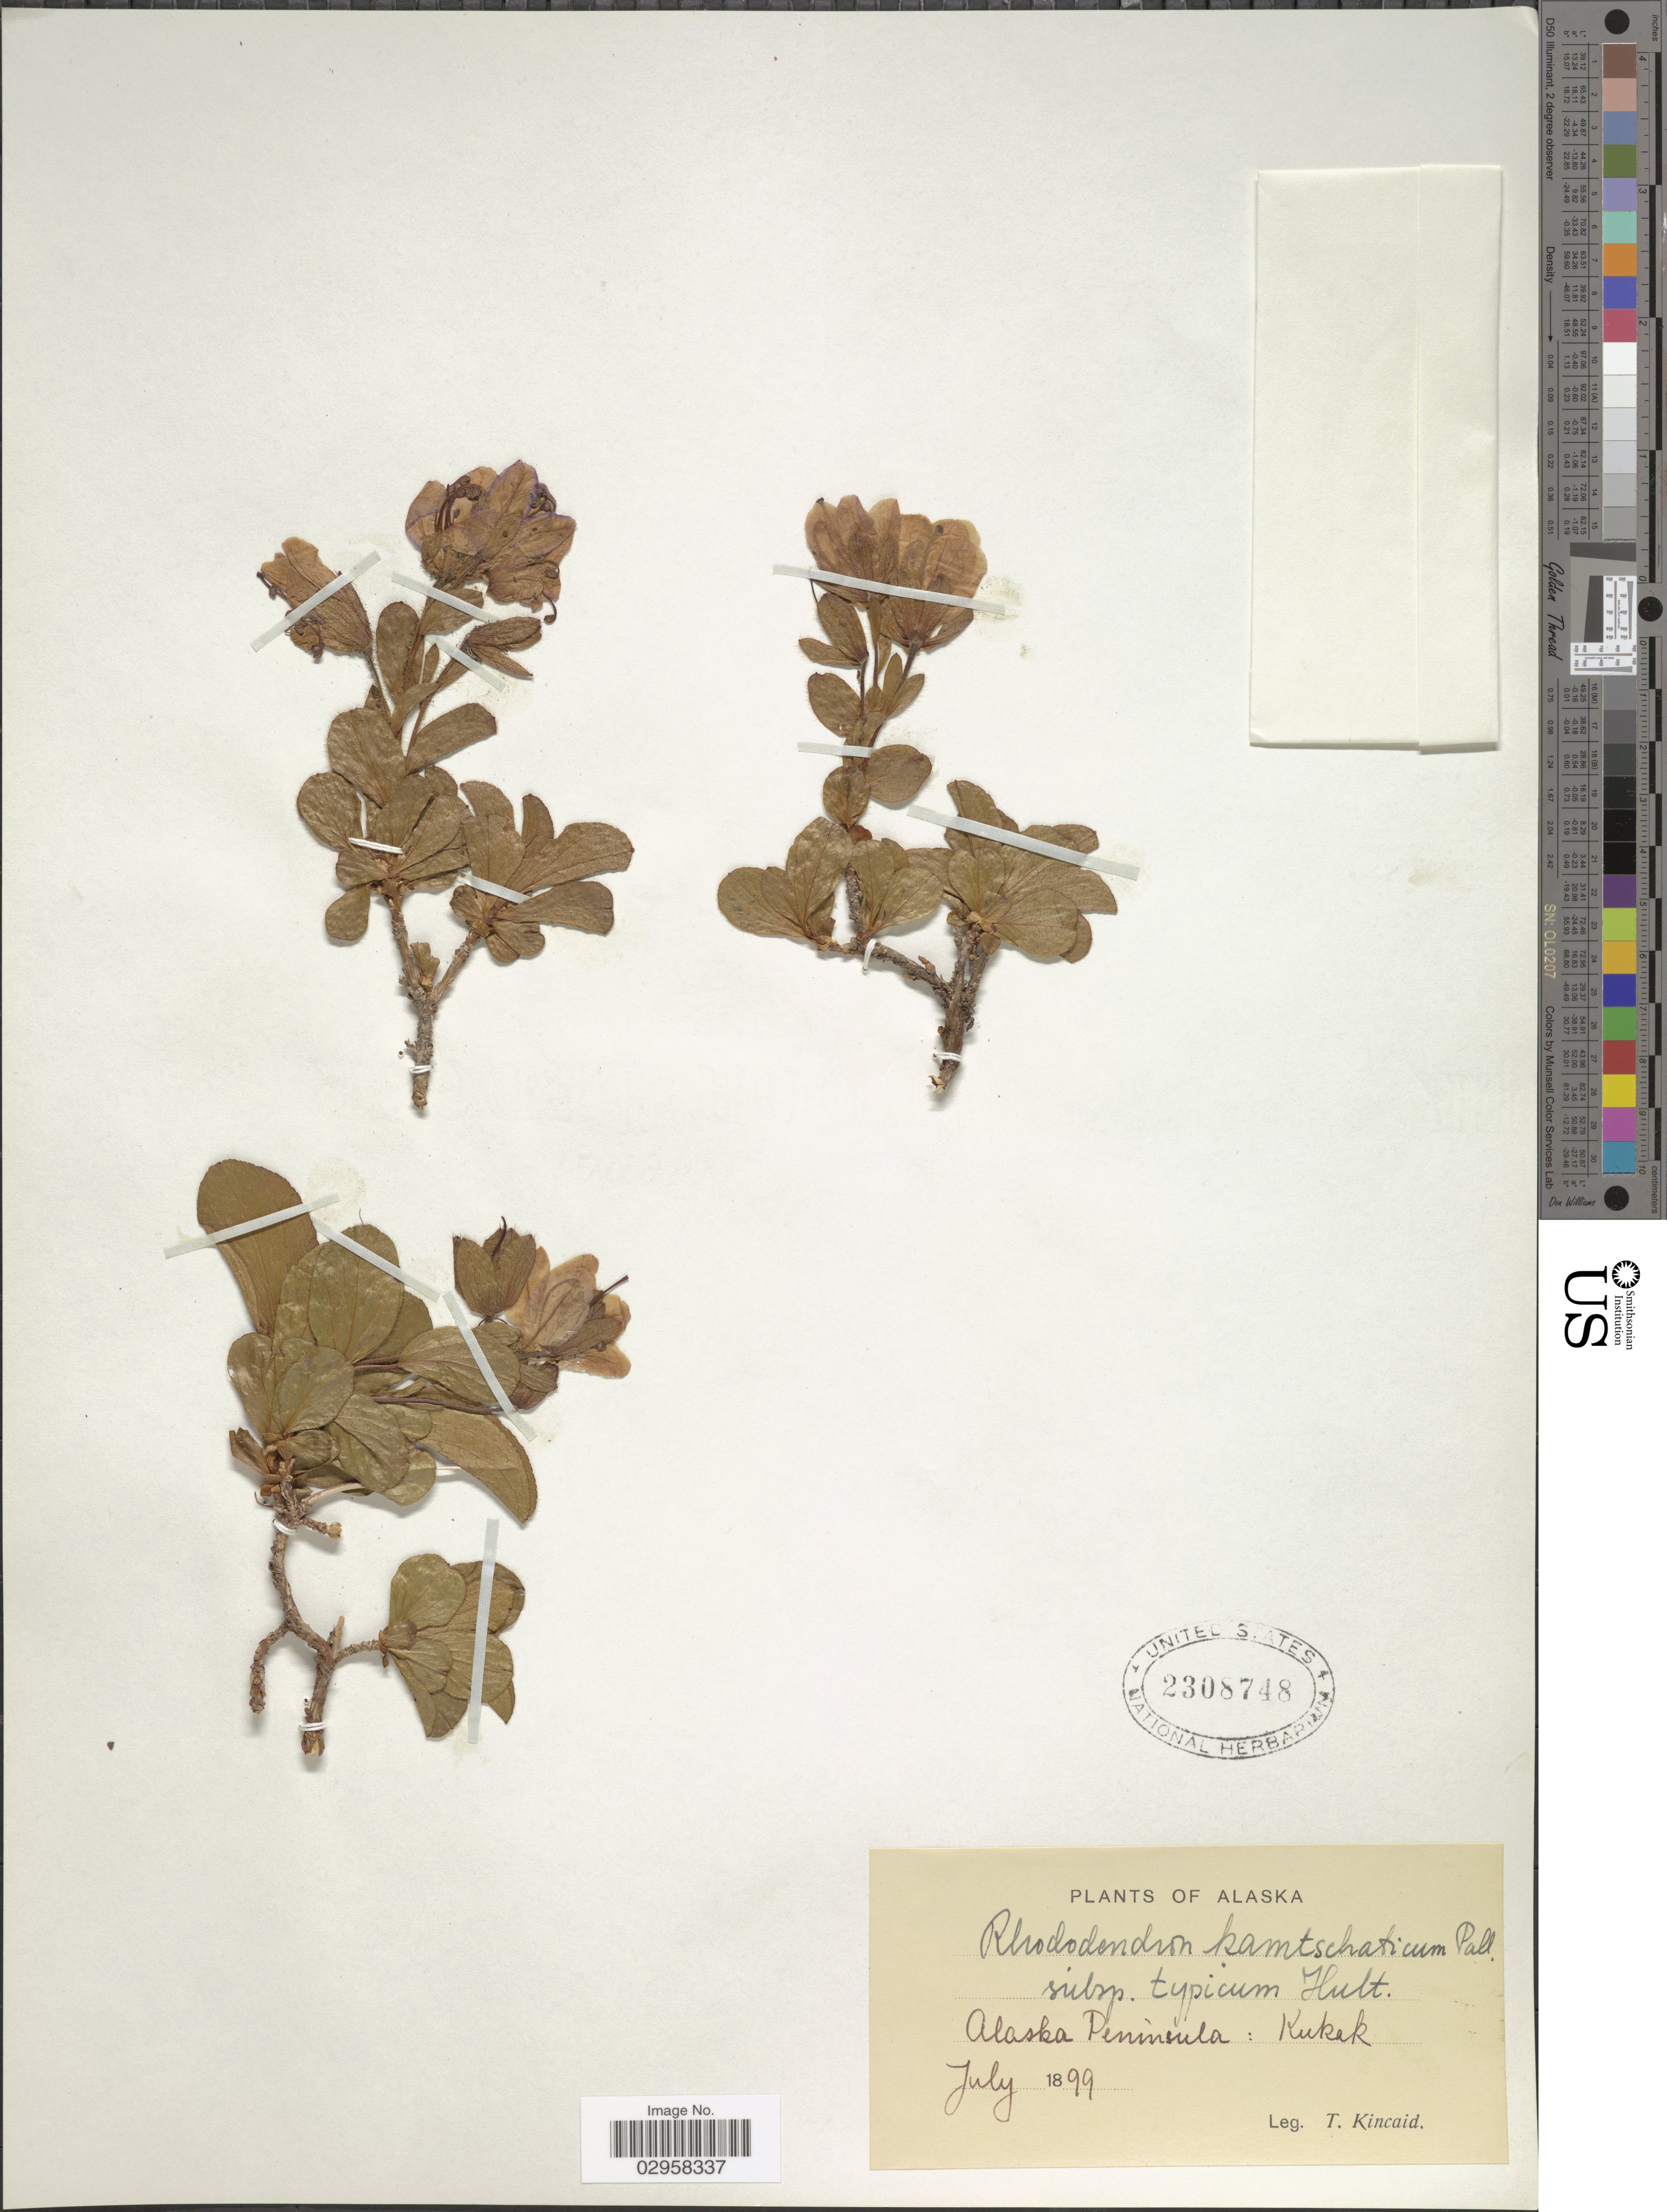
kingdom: Plantae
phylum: Tracheophyta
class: Magnoliopsida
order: Ericales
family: Ericaceae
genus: Rhododendron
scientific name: Rhododendron kamtschaticum subsp. typicum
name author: Pall.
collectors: T. C. Kincaid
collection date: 1899-07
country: United States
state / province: Alaska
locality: Alaska Peninsula: Kukak.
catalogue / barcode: US 2308748